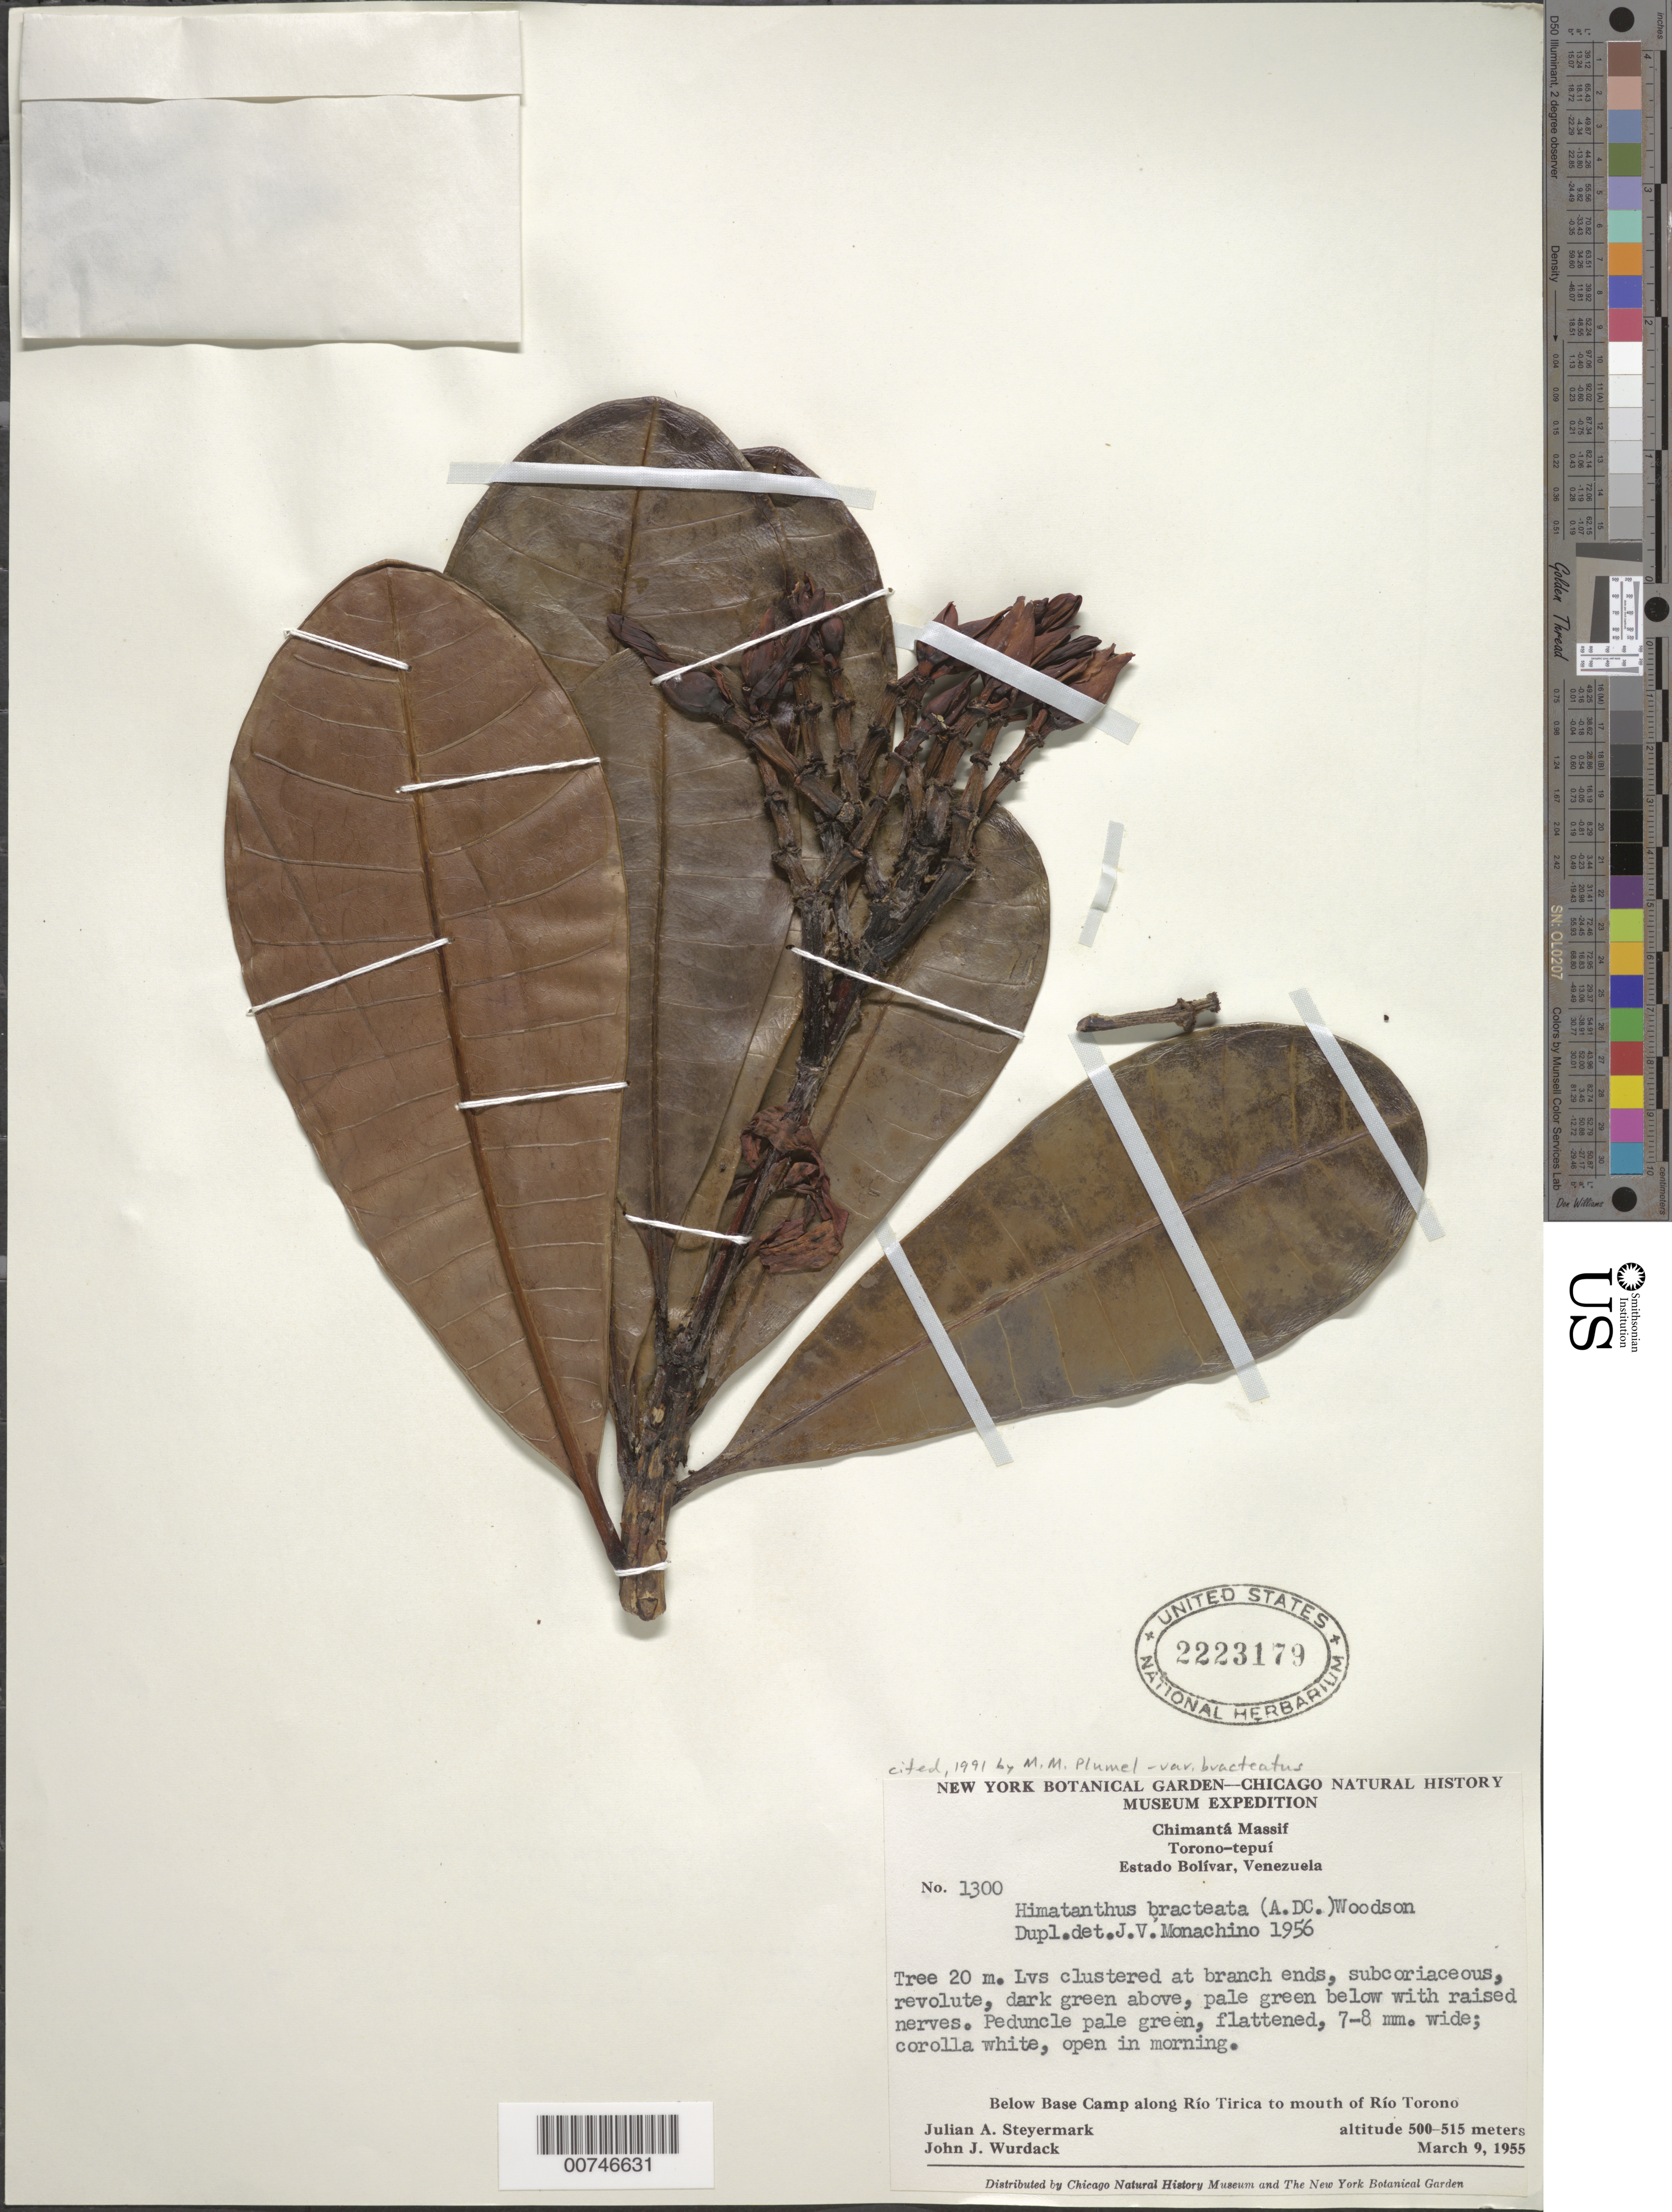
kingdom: Plantae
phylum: Tracheophyta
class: Magnoliopsida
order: Gentianales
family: Apocynaceae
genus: Himatanthus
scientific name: Himatanthus bracteatus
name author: (A. DC.) Woodson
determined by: Monachino, J. V.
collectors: J. Steyermark & J. J. Wurdack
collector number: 55 1300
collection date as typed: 9-Mar-55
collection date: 1955-03-09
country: Venezuela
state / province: Bolívar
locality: Chimantá Massif, below base camp along Río Tirica to mouth of Río Torono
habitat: Along river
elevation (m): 500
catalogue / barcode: US 2223179